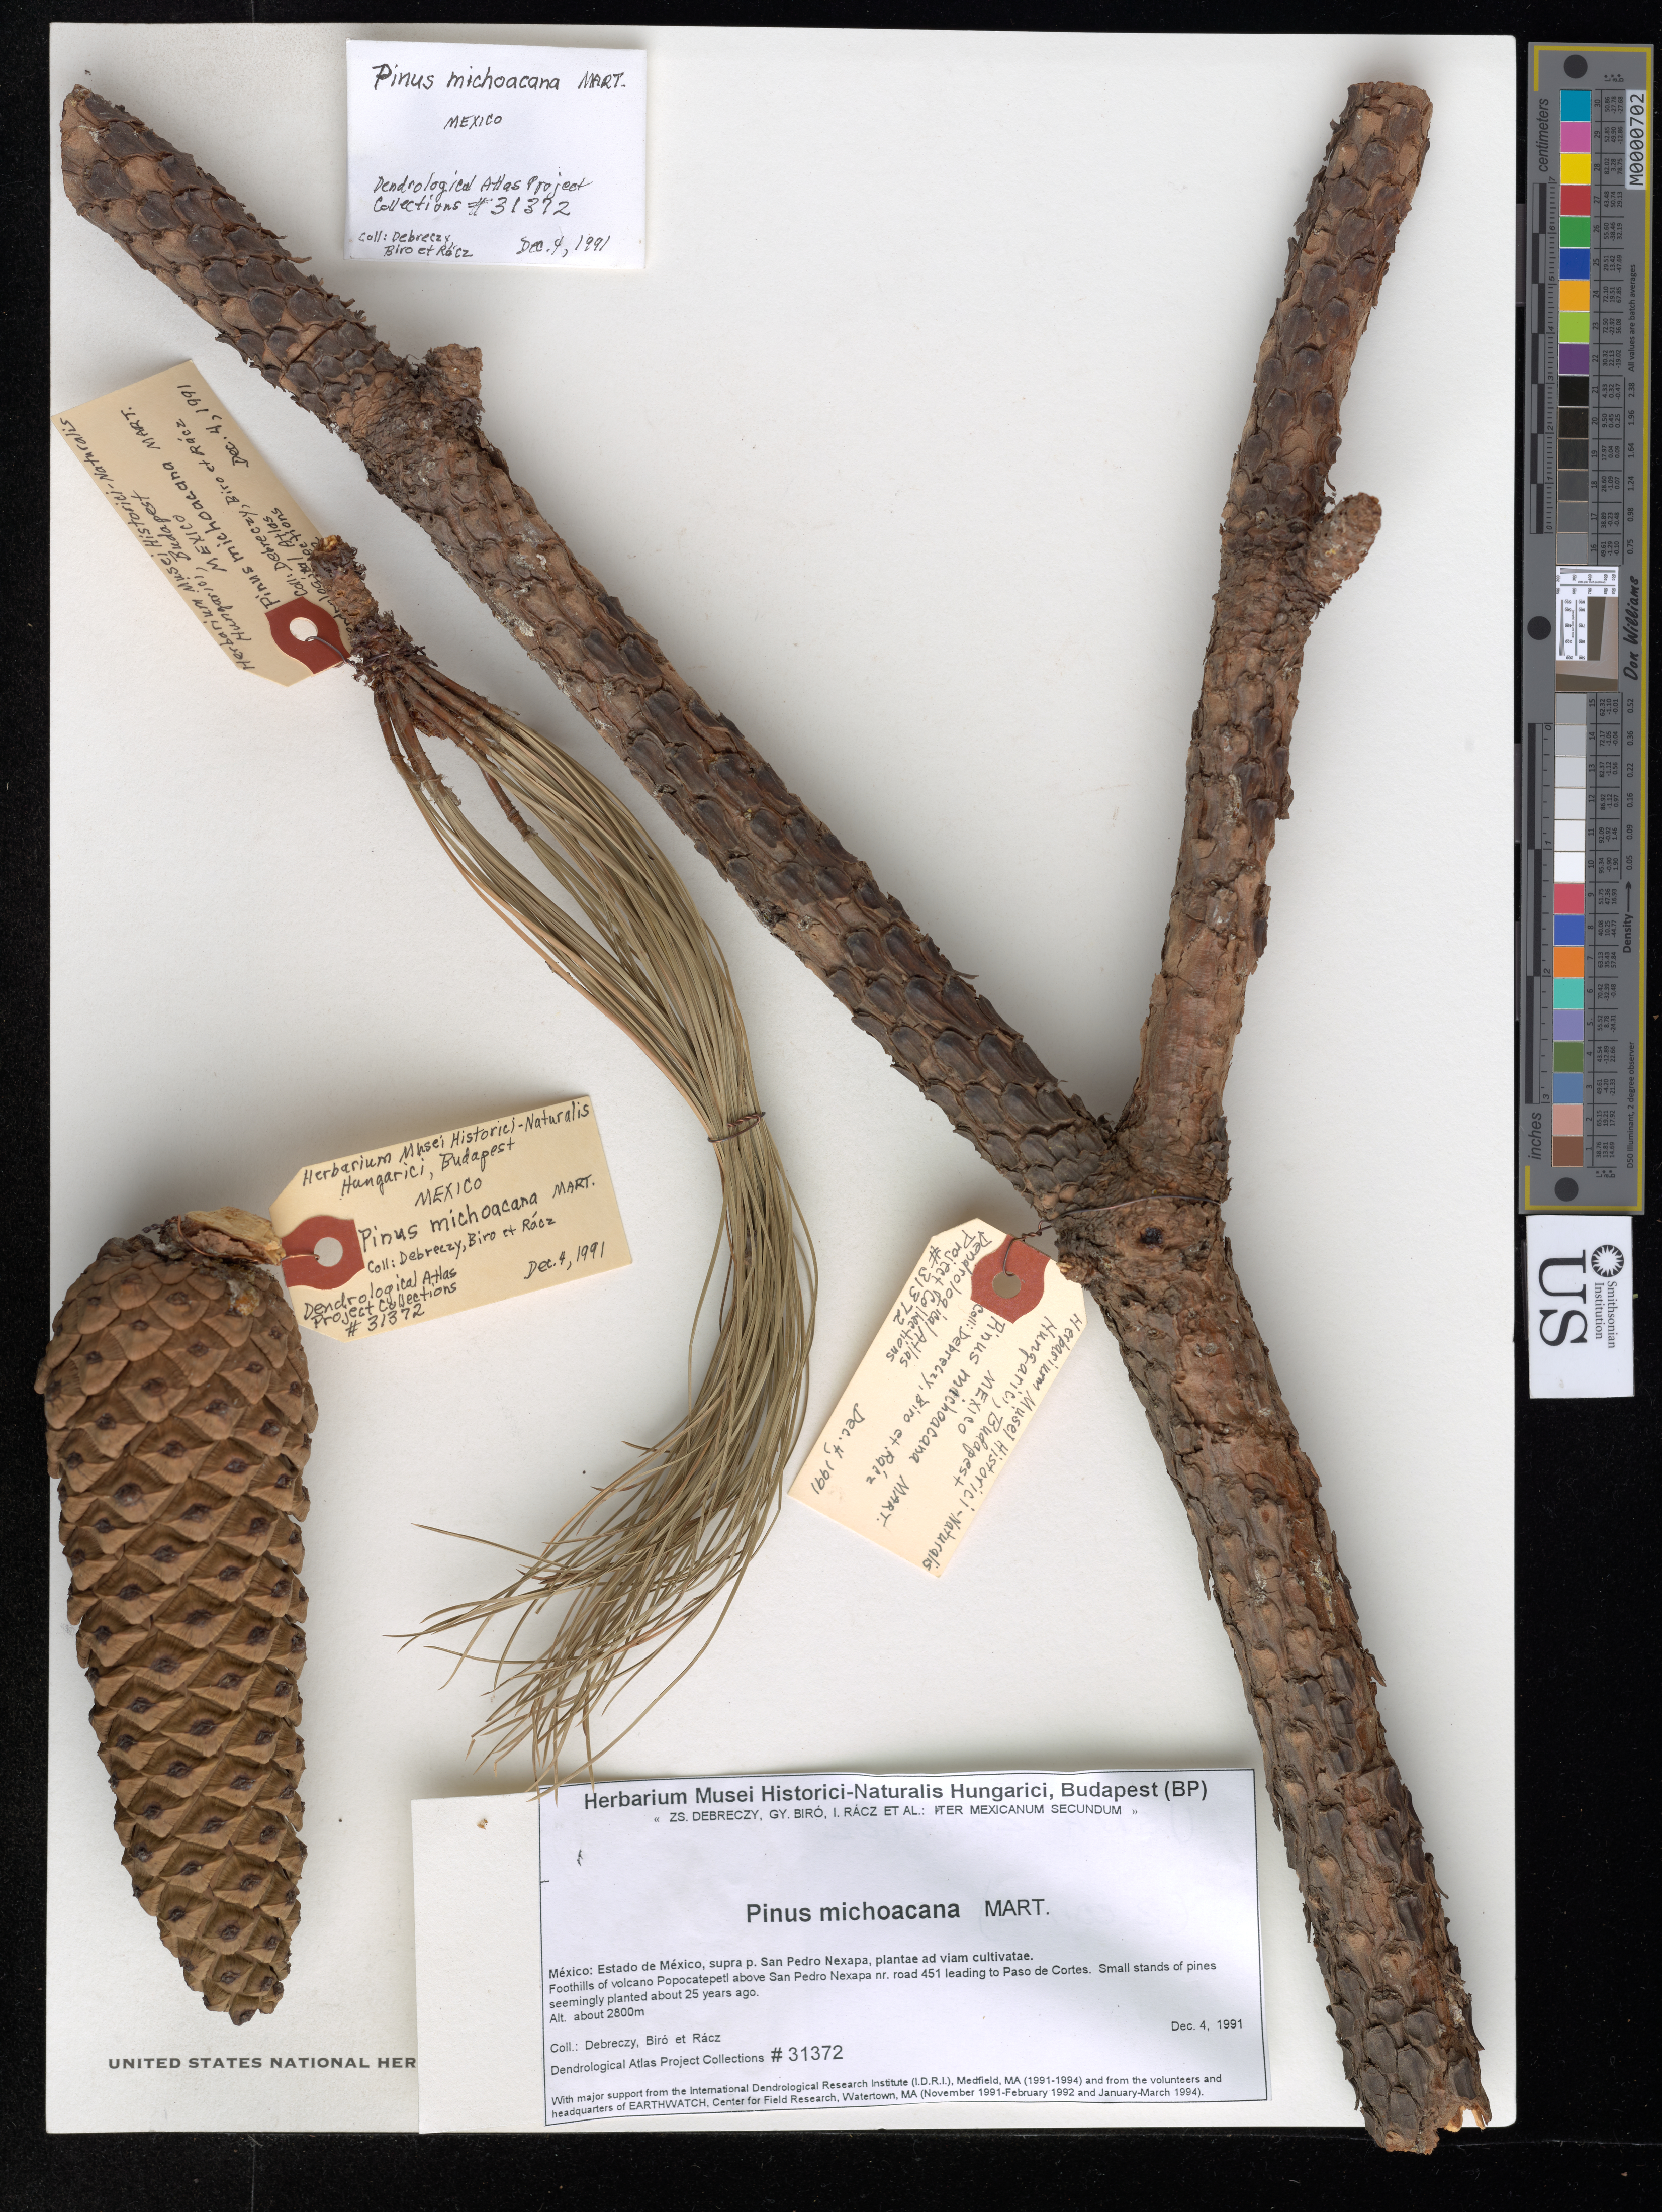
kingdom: Plantae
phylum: Tracheophyta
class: Pinopsida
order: Pinales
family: Pinaceae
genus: Pinus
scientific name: Pinus michoacana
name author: Martínez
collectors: Z. Debreczy, G. Biro, I. Rácz & et al.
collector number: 31372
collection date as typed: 04 Dec 1991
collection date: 1991-12-04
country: Mexico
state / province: México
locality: Foothills of volcano Popocatepetl above San Pedro Nexapa nr. Road 451 leading to Paso de Cortes.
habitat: Small stands of pines seemingly planted about 25 years ago.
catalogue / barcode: US 2847422